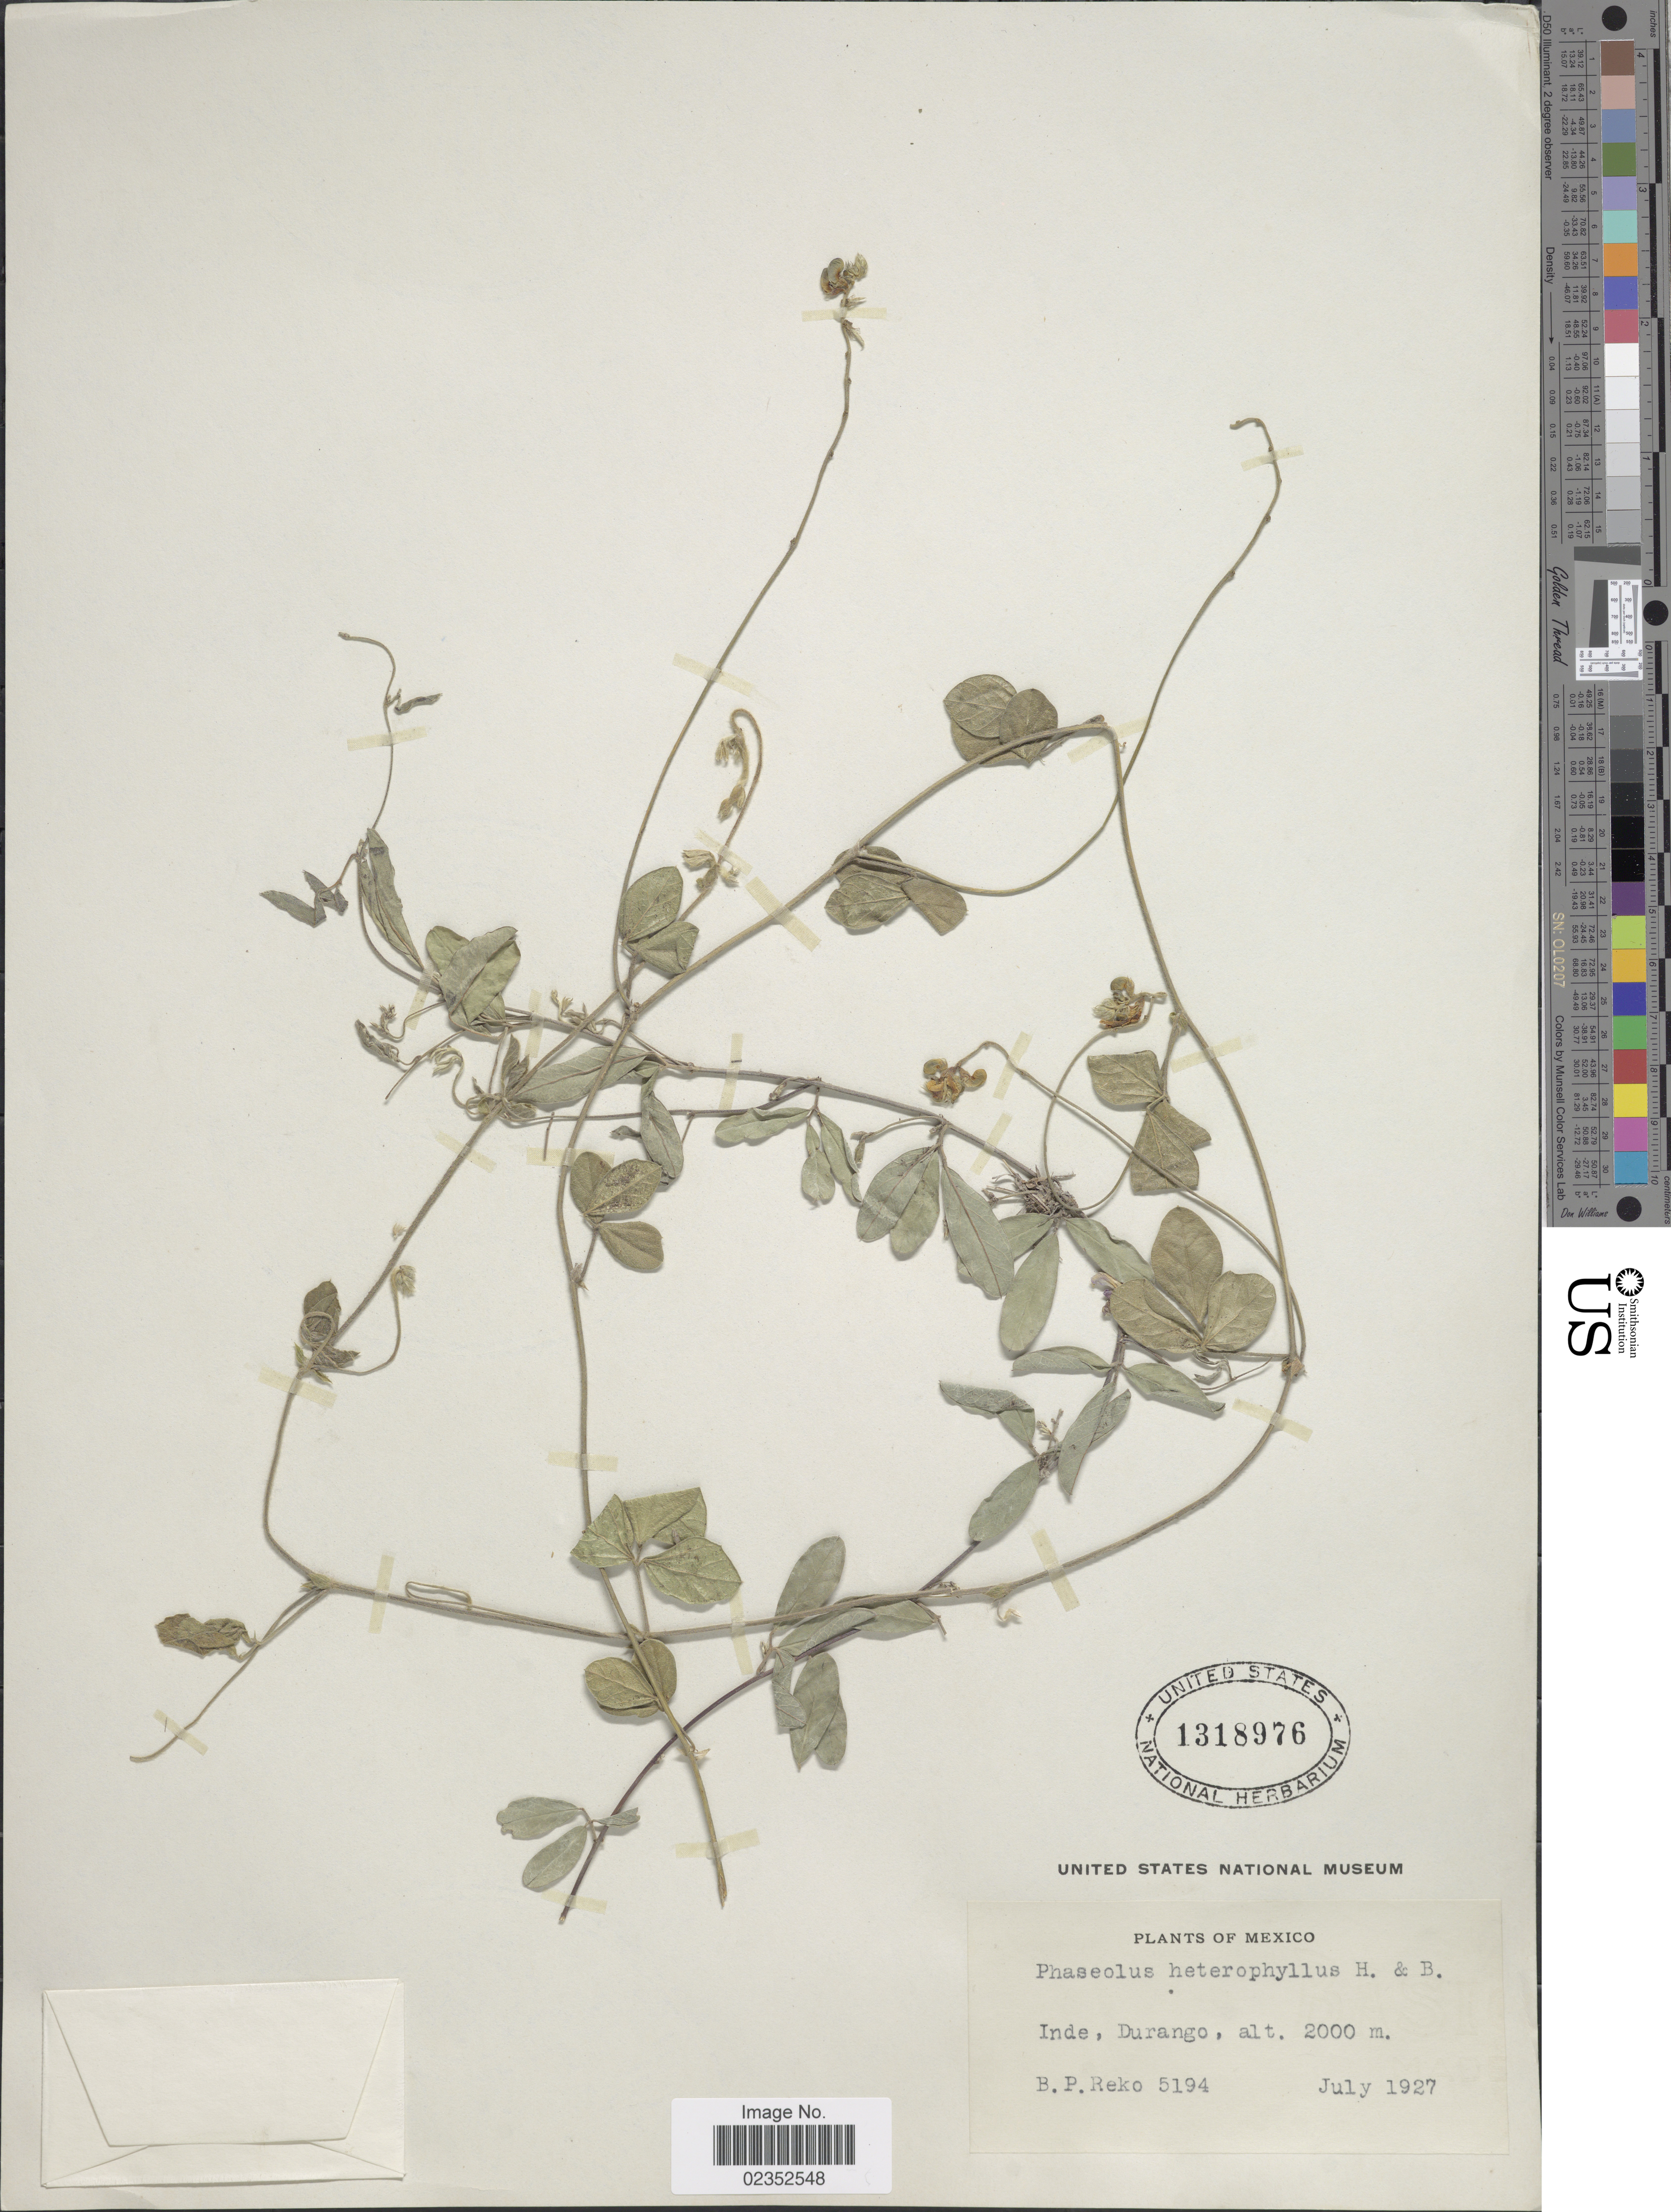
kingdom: Plantae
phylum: Tracheophyta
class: Magnoliopsida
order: Fabales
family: Fabaceae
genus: Macroptilium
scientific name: Macroptilium gibbosifolium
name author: (Ortega) A. Delgado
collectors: B. P. Reko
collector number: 5194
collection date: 1927-07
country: Mexico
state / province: Durango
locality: Inde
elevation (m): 2000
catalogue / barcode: US 1318976